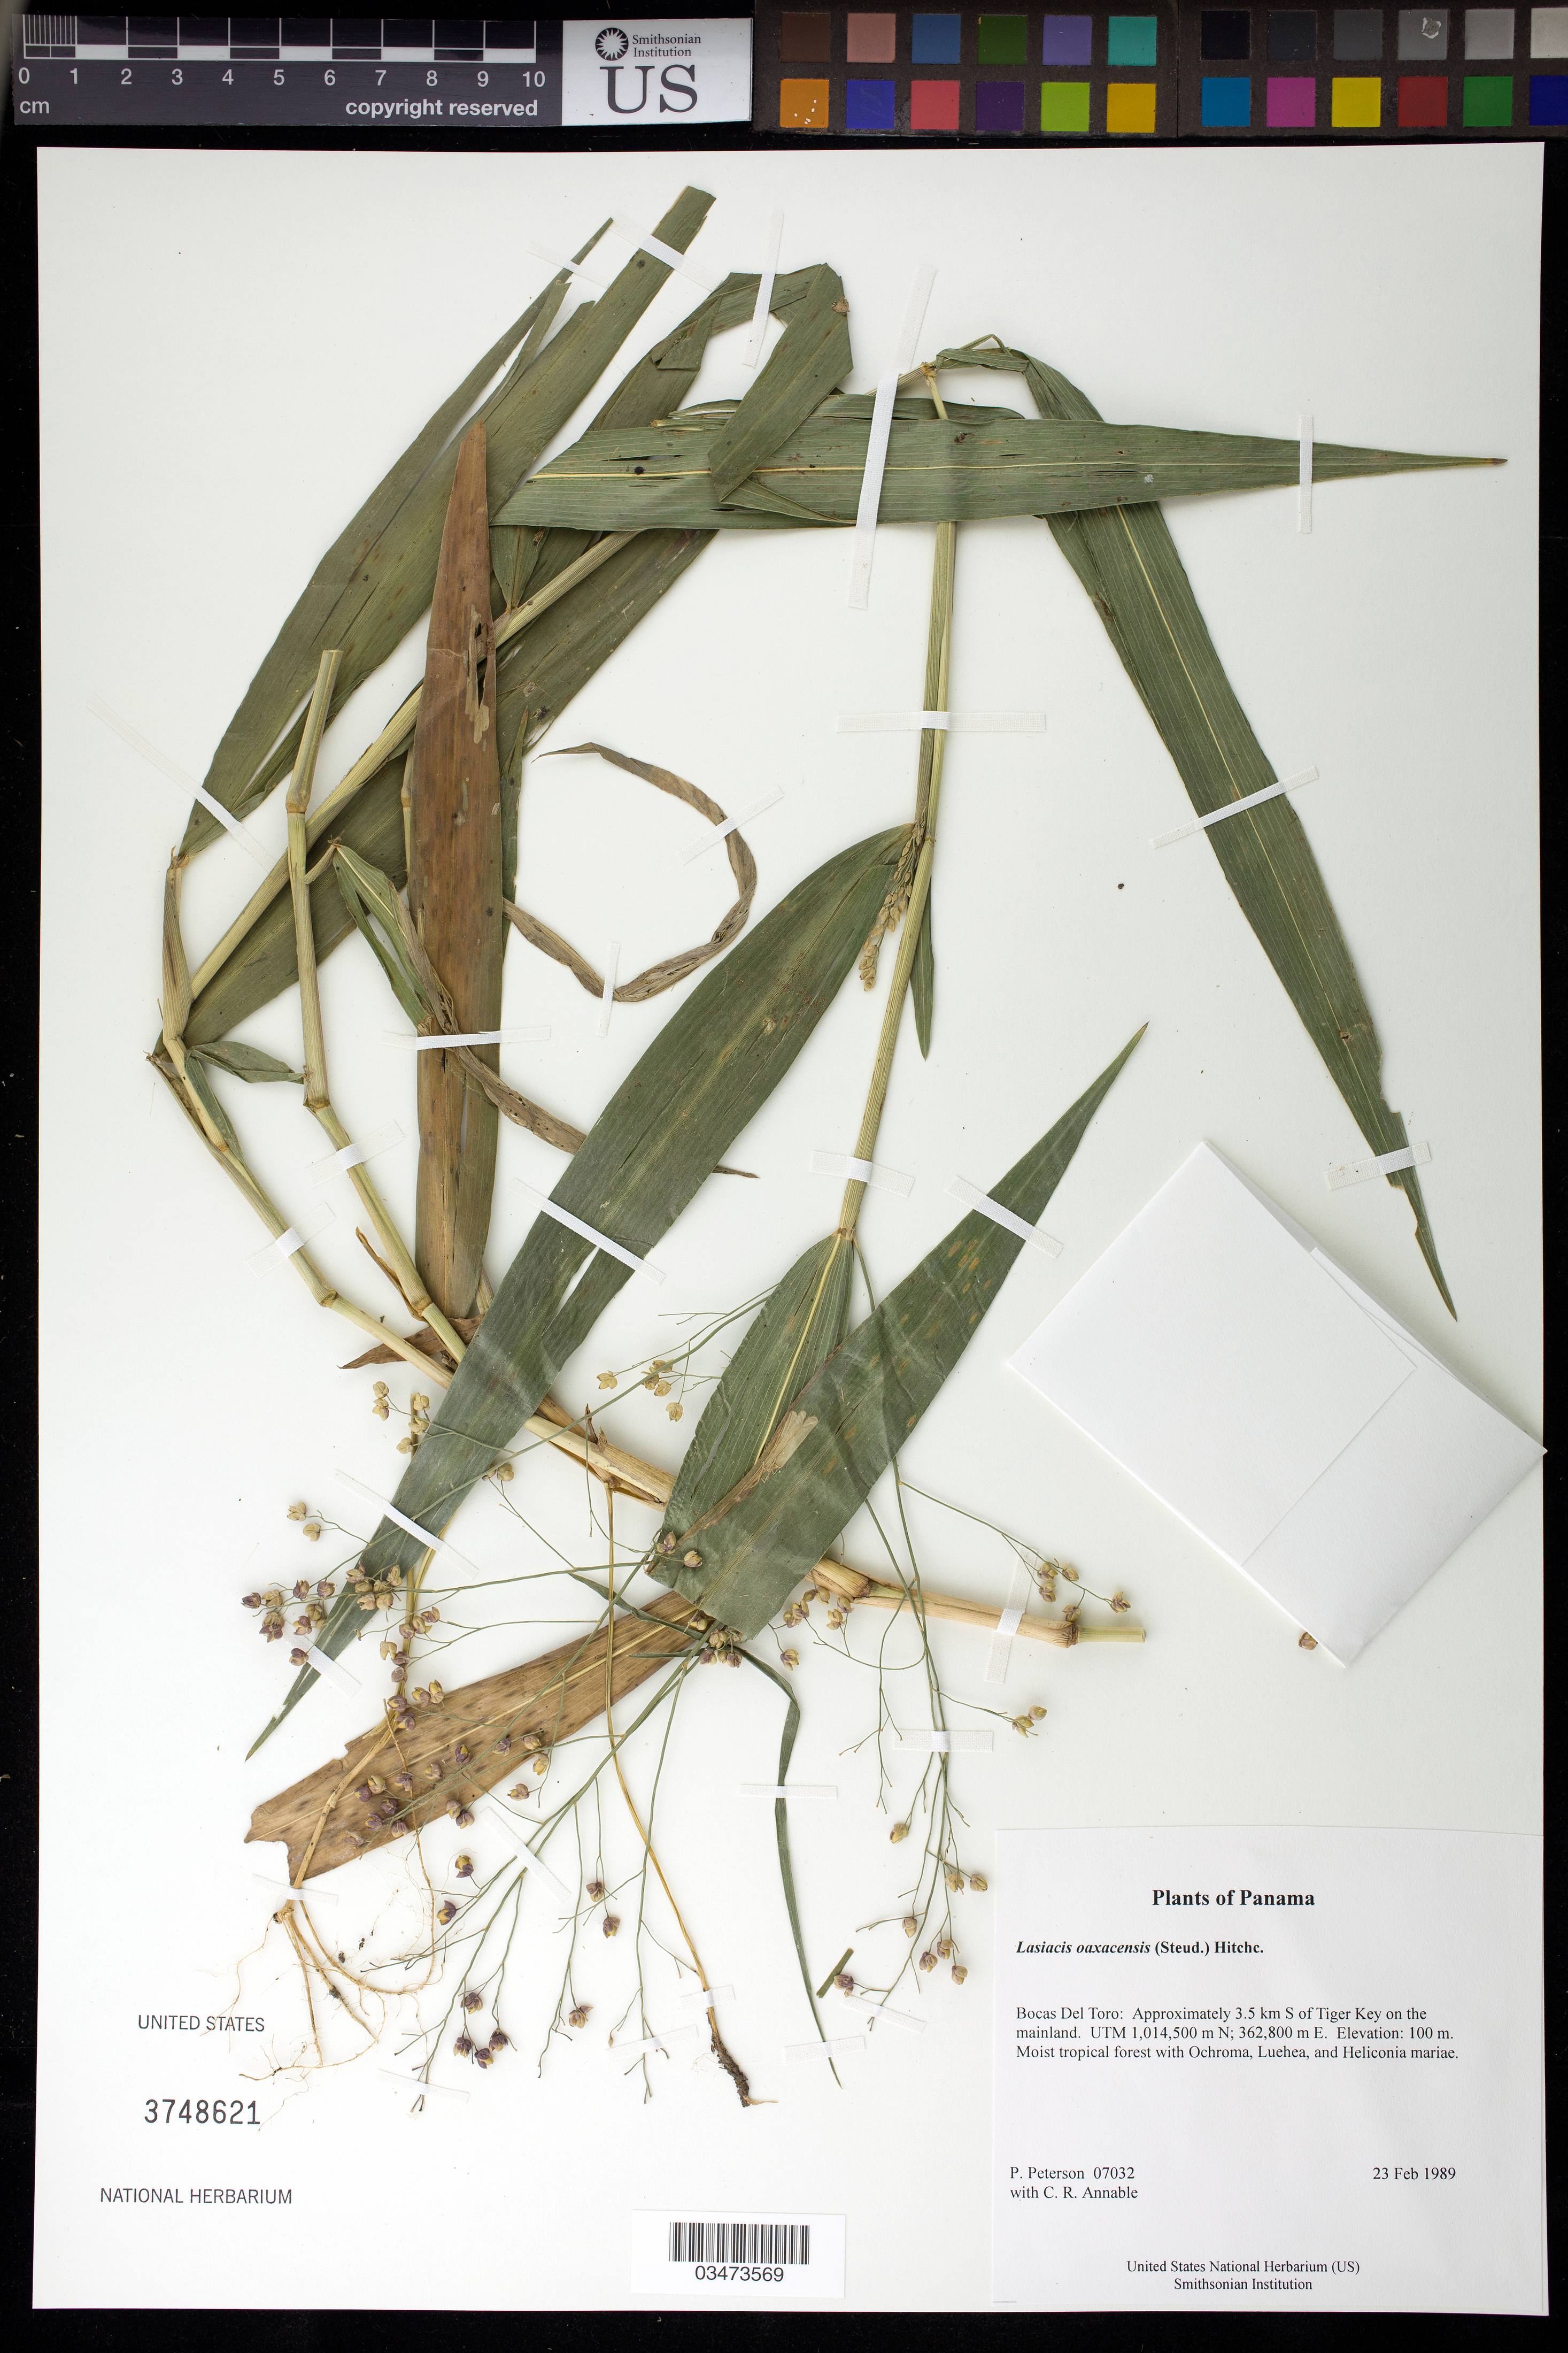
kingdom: Plantae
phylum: Tracheophyta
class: Liliopsida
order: Poales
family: Poaceae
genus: Lasiacis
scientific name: Lasiacis oaxacensis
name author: (Steud.) Hitchc.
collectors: P. M. Peterson & C. R. Annable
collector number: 07032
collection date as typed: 23 Feb 1989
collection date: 1989-02-23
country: Panama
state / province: Bocas del Toro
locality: Approximately 3.5 km S of Tiger Key on the mainland. UTM 1,014,500 m N; 362,800 m E.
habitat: Moist tropical forest with Ochroma, Luehea, and Heliconia mariae.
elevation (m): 100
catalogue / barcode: US 3748621